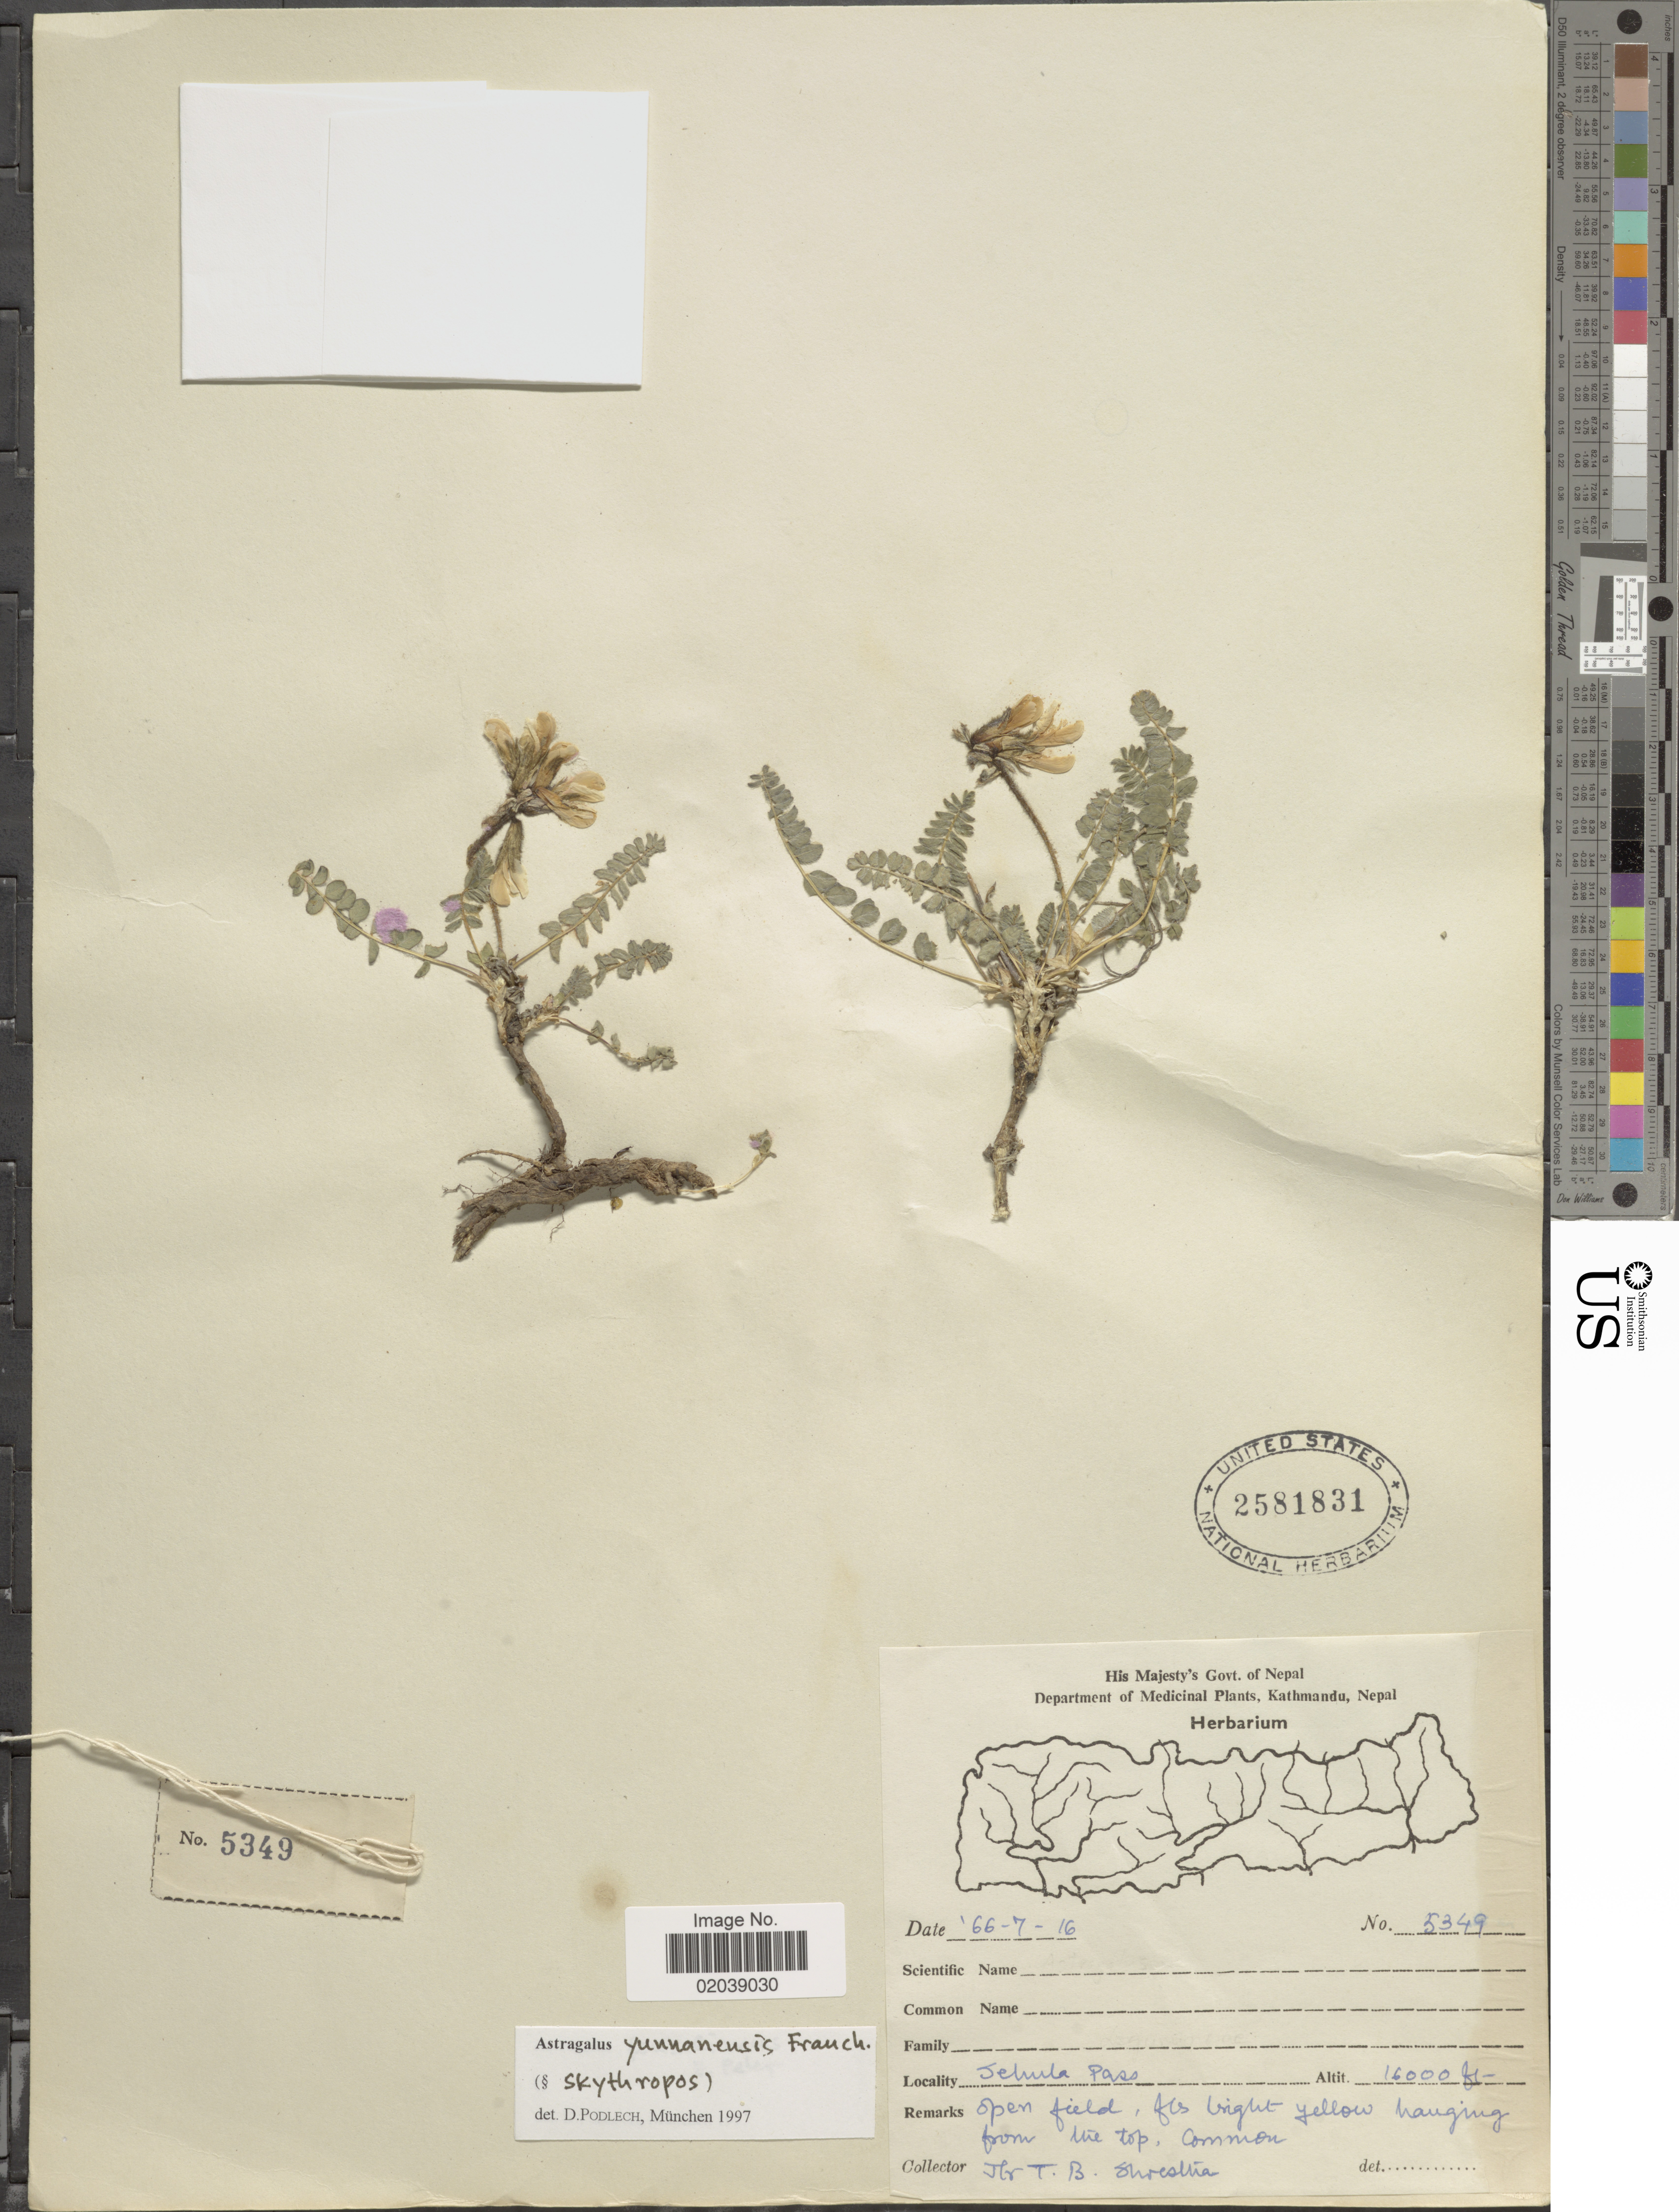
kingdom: Plantae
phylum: Tracheophyta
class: Magnoliopsida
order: Fabales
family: Fabaceae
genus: Astragalus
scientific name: Astragalus yunnanensis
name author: Franch.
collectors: T. B. Shrestha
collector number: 5349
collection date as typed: Transcribed d/m/y: 16/7/66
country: Nepal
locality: Sehula Pass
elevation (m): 4877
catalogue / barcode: US 2581831